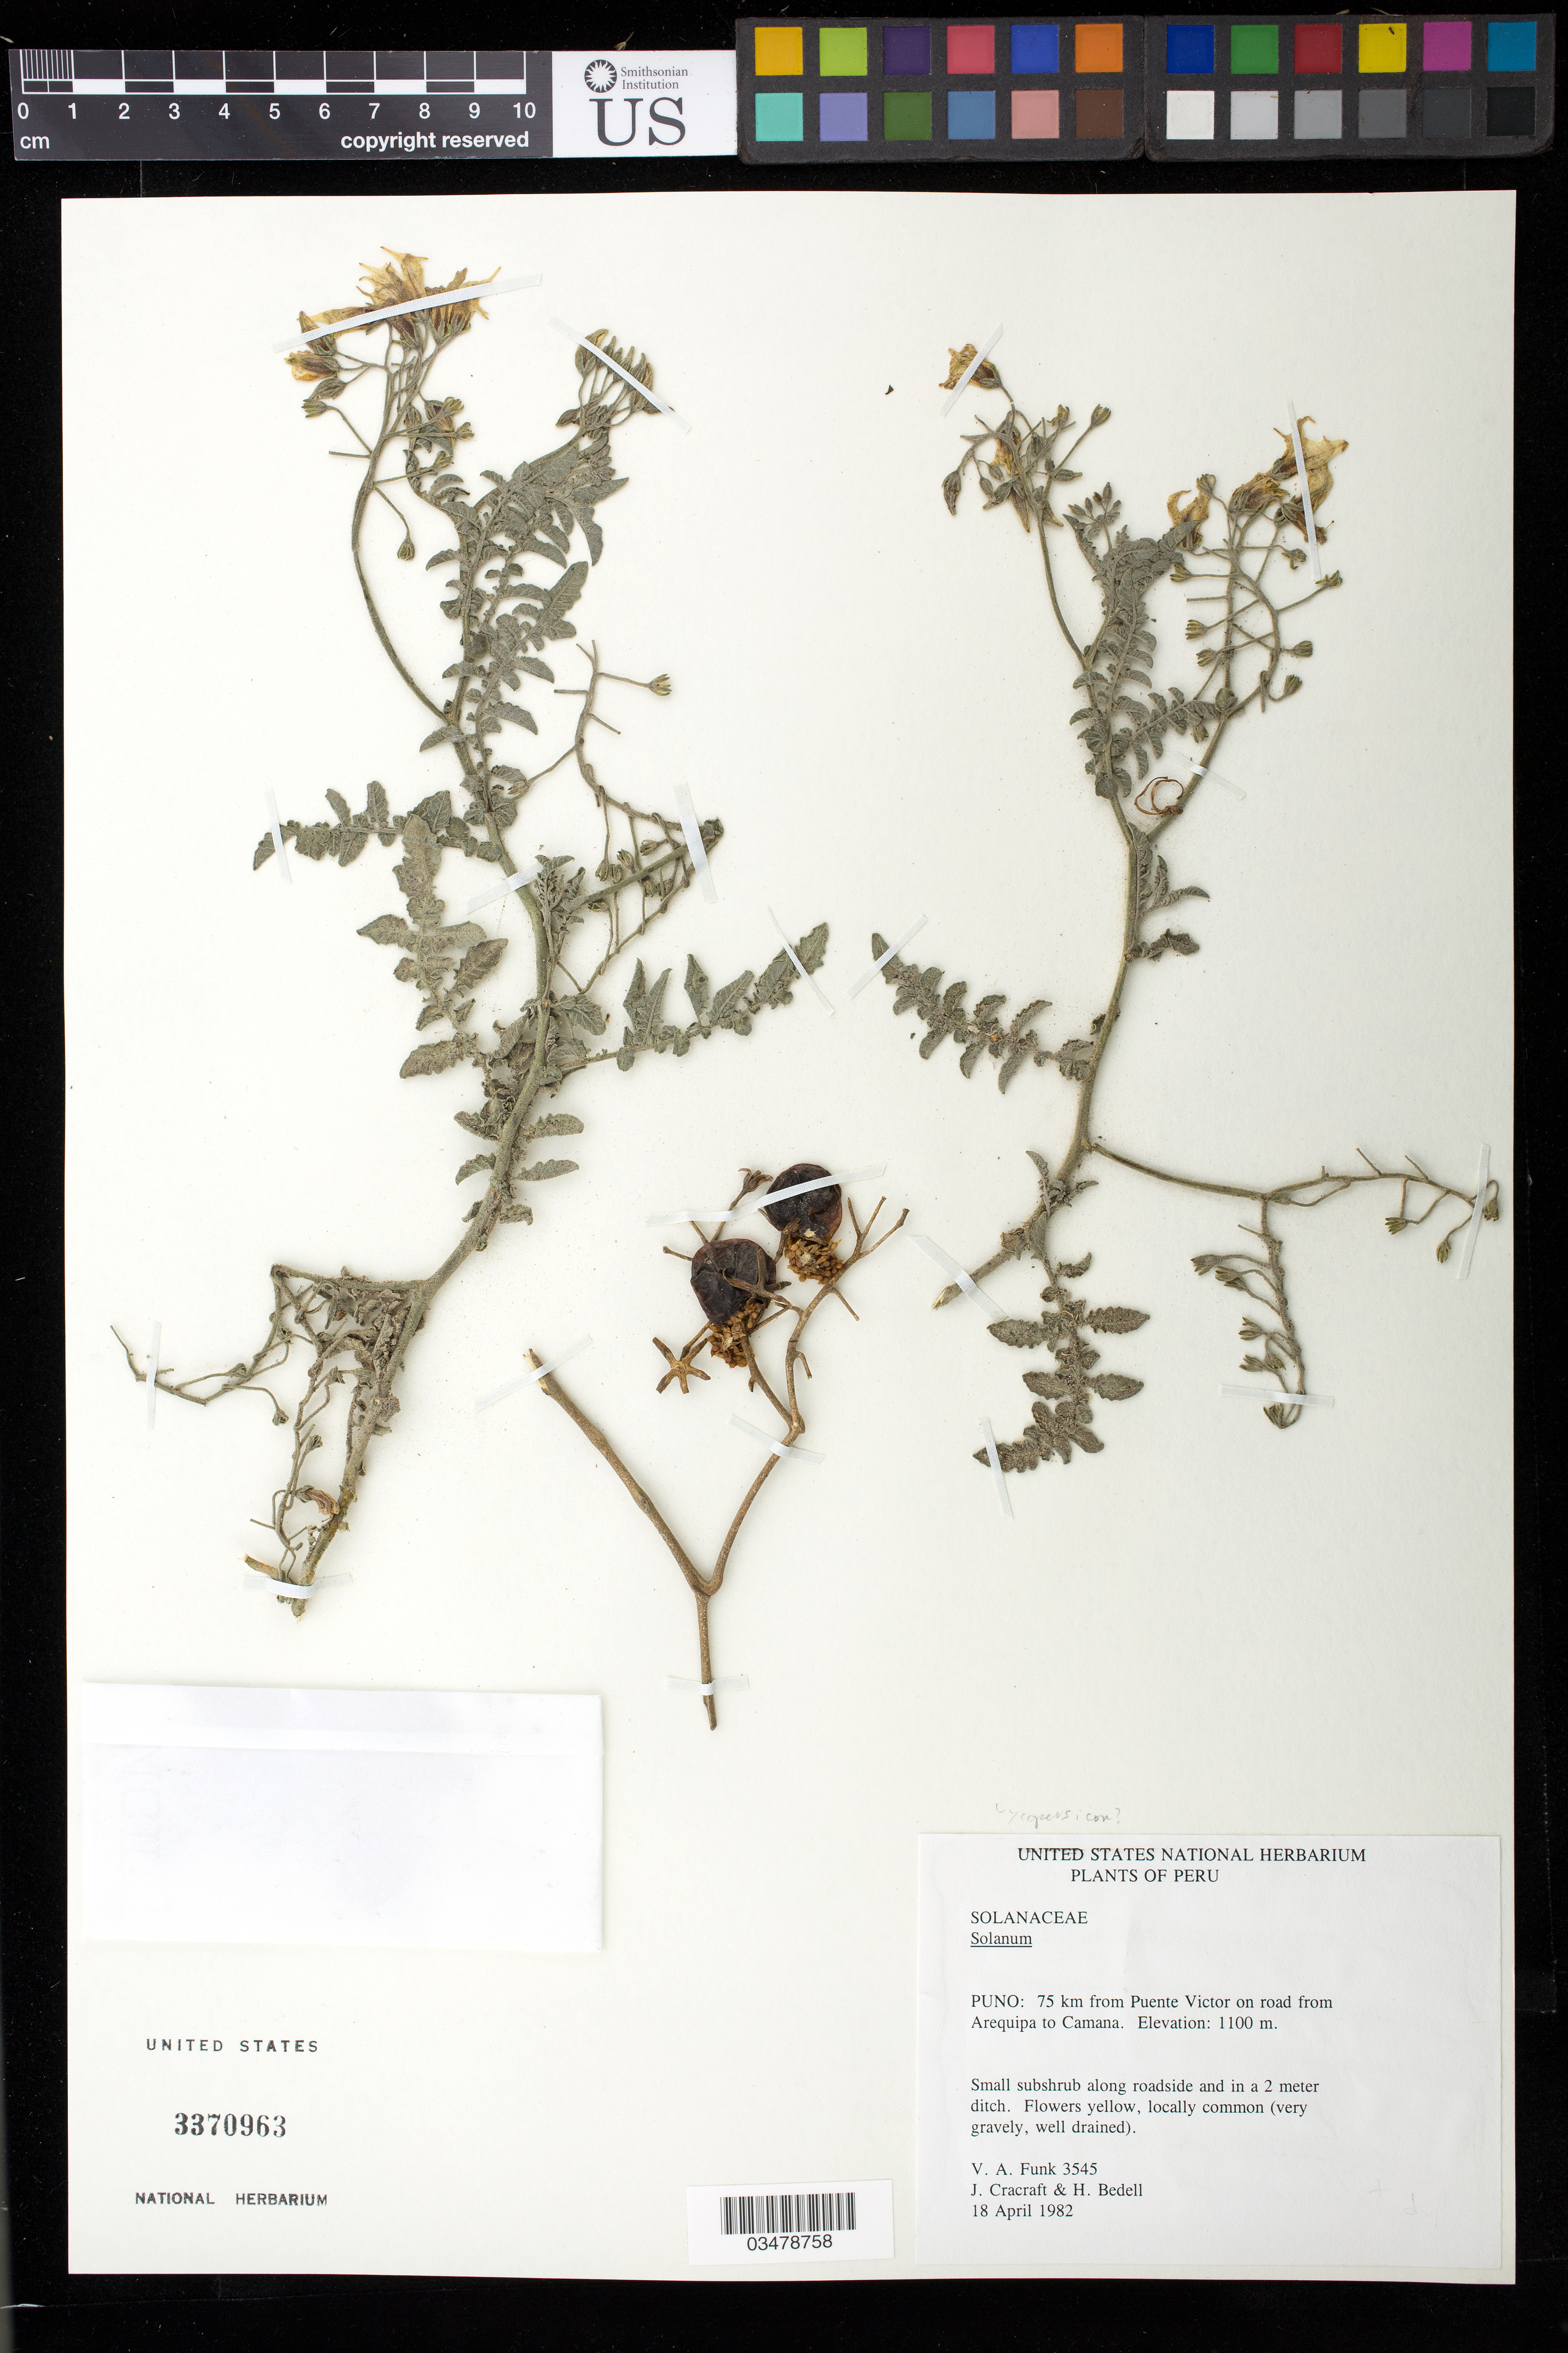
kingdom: Plantae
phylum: Tracheophyta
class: Magnoliopsida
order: Solanales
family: Solanaceae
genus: Solanum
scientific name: Solanum sp.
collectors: V. Funk, J. L. Cracraft & H. Bedell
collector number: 3545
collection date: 1982-04-18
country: Peru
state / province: Puno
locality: Puno: 75 km from Puente Victor on road from Arequipa to Camana.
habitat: Very gravely, well drained habitat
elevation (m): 1100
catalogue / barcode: US 3370963